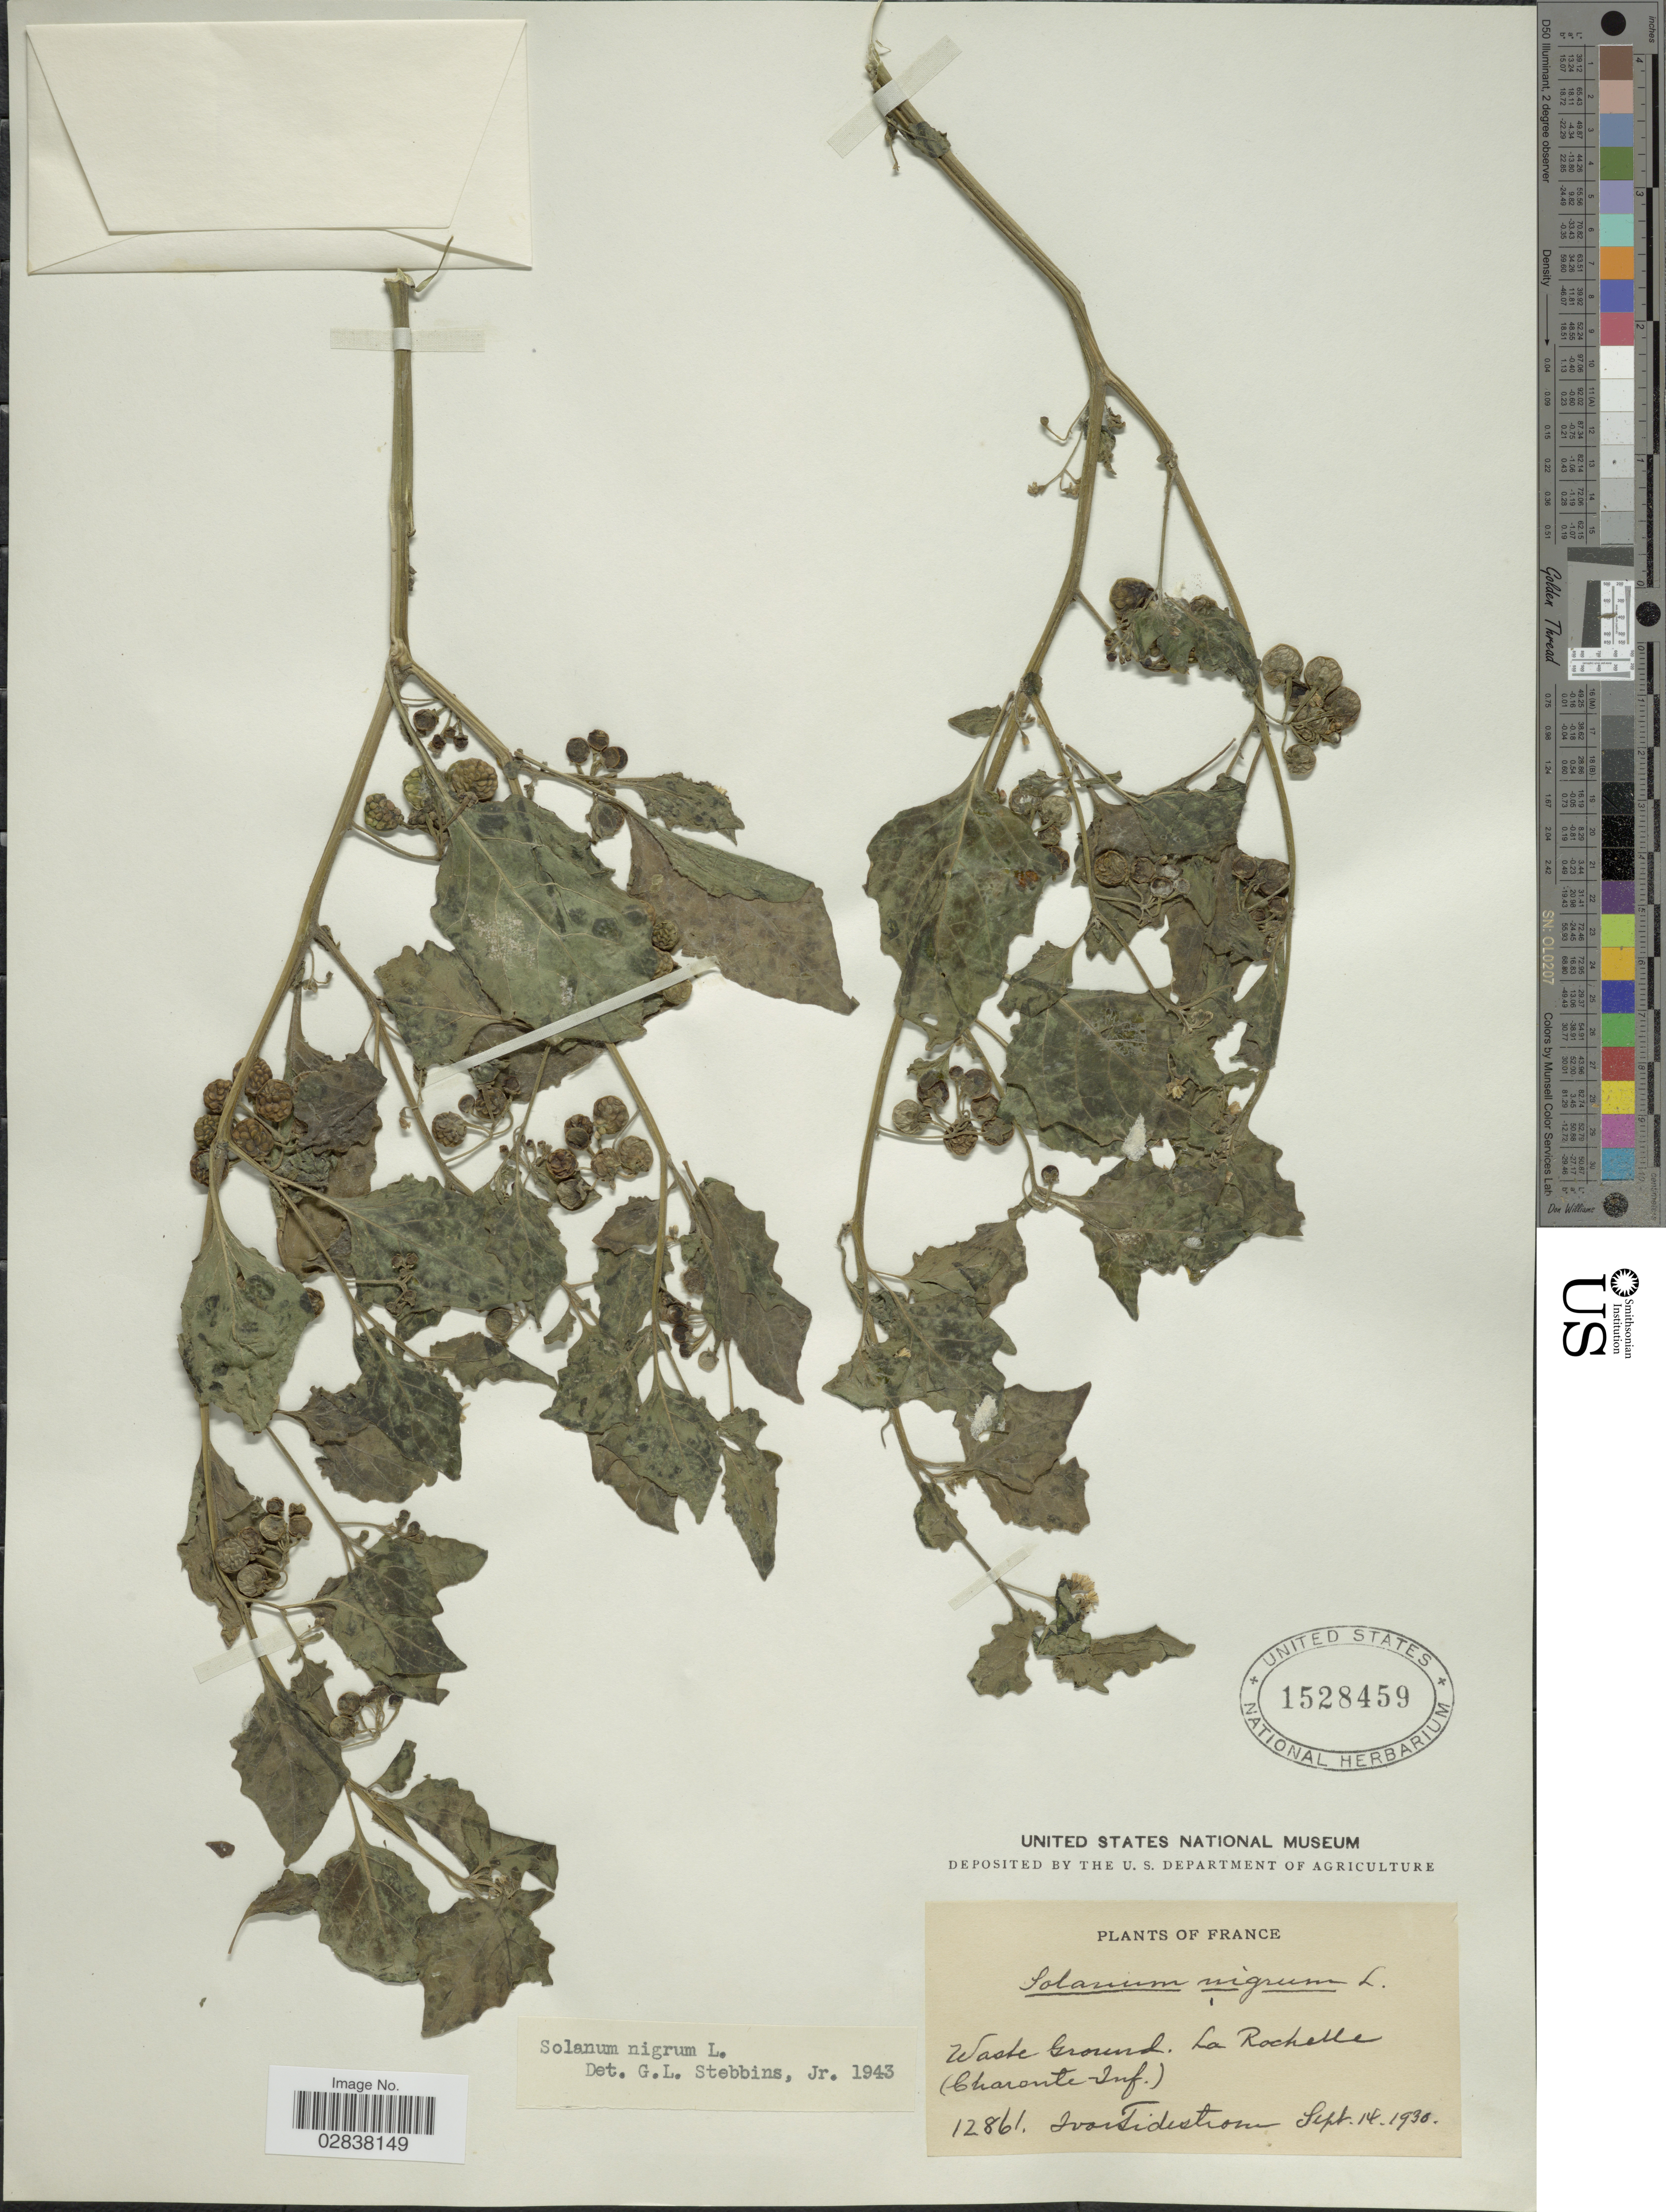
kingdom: Plantae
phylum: Tracheophyta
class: Magnoliopsida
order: Solanales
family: Solanaceae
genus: Solanum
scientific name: Solanum nigrum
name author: L.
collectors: I. F. Tidestrom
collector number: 12861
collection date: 1930-09-14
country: France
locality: Waste Ground, La Rochelle, Charonte Inf.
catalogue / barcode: US 1528459